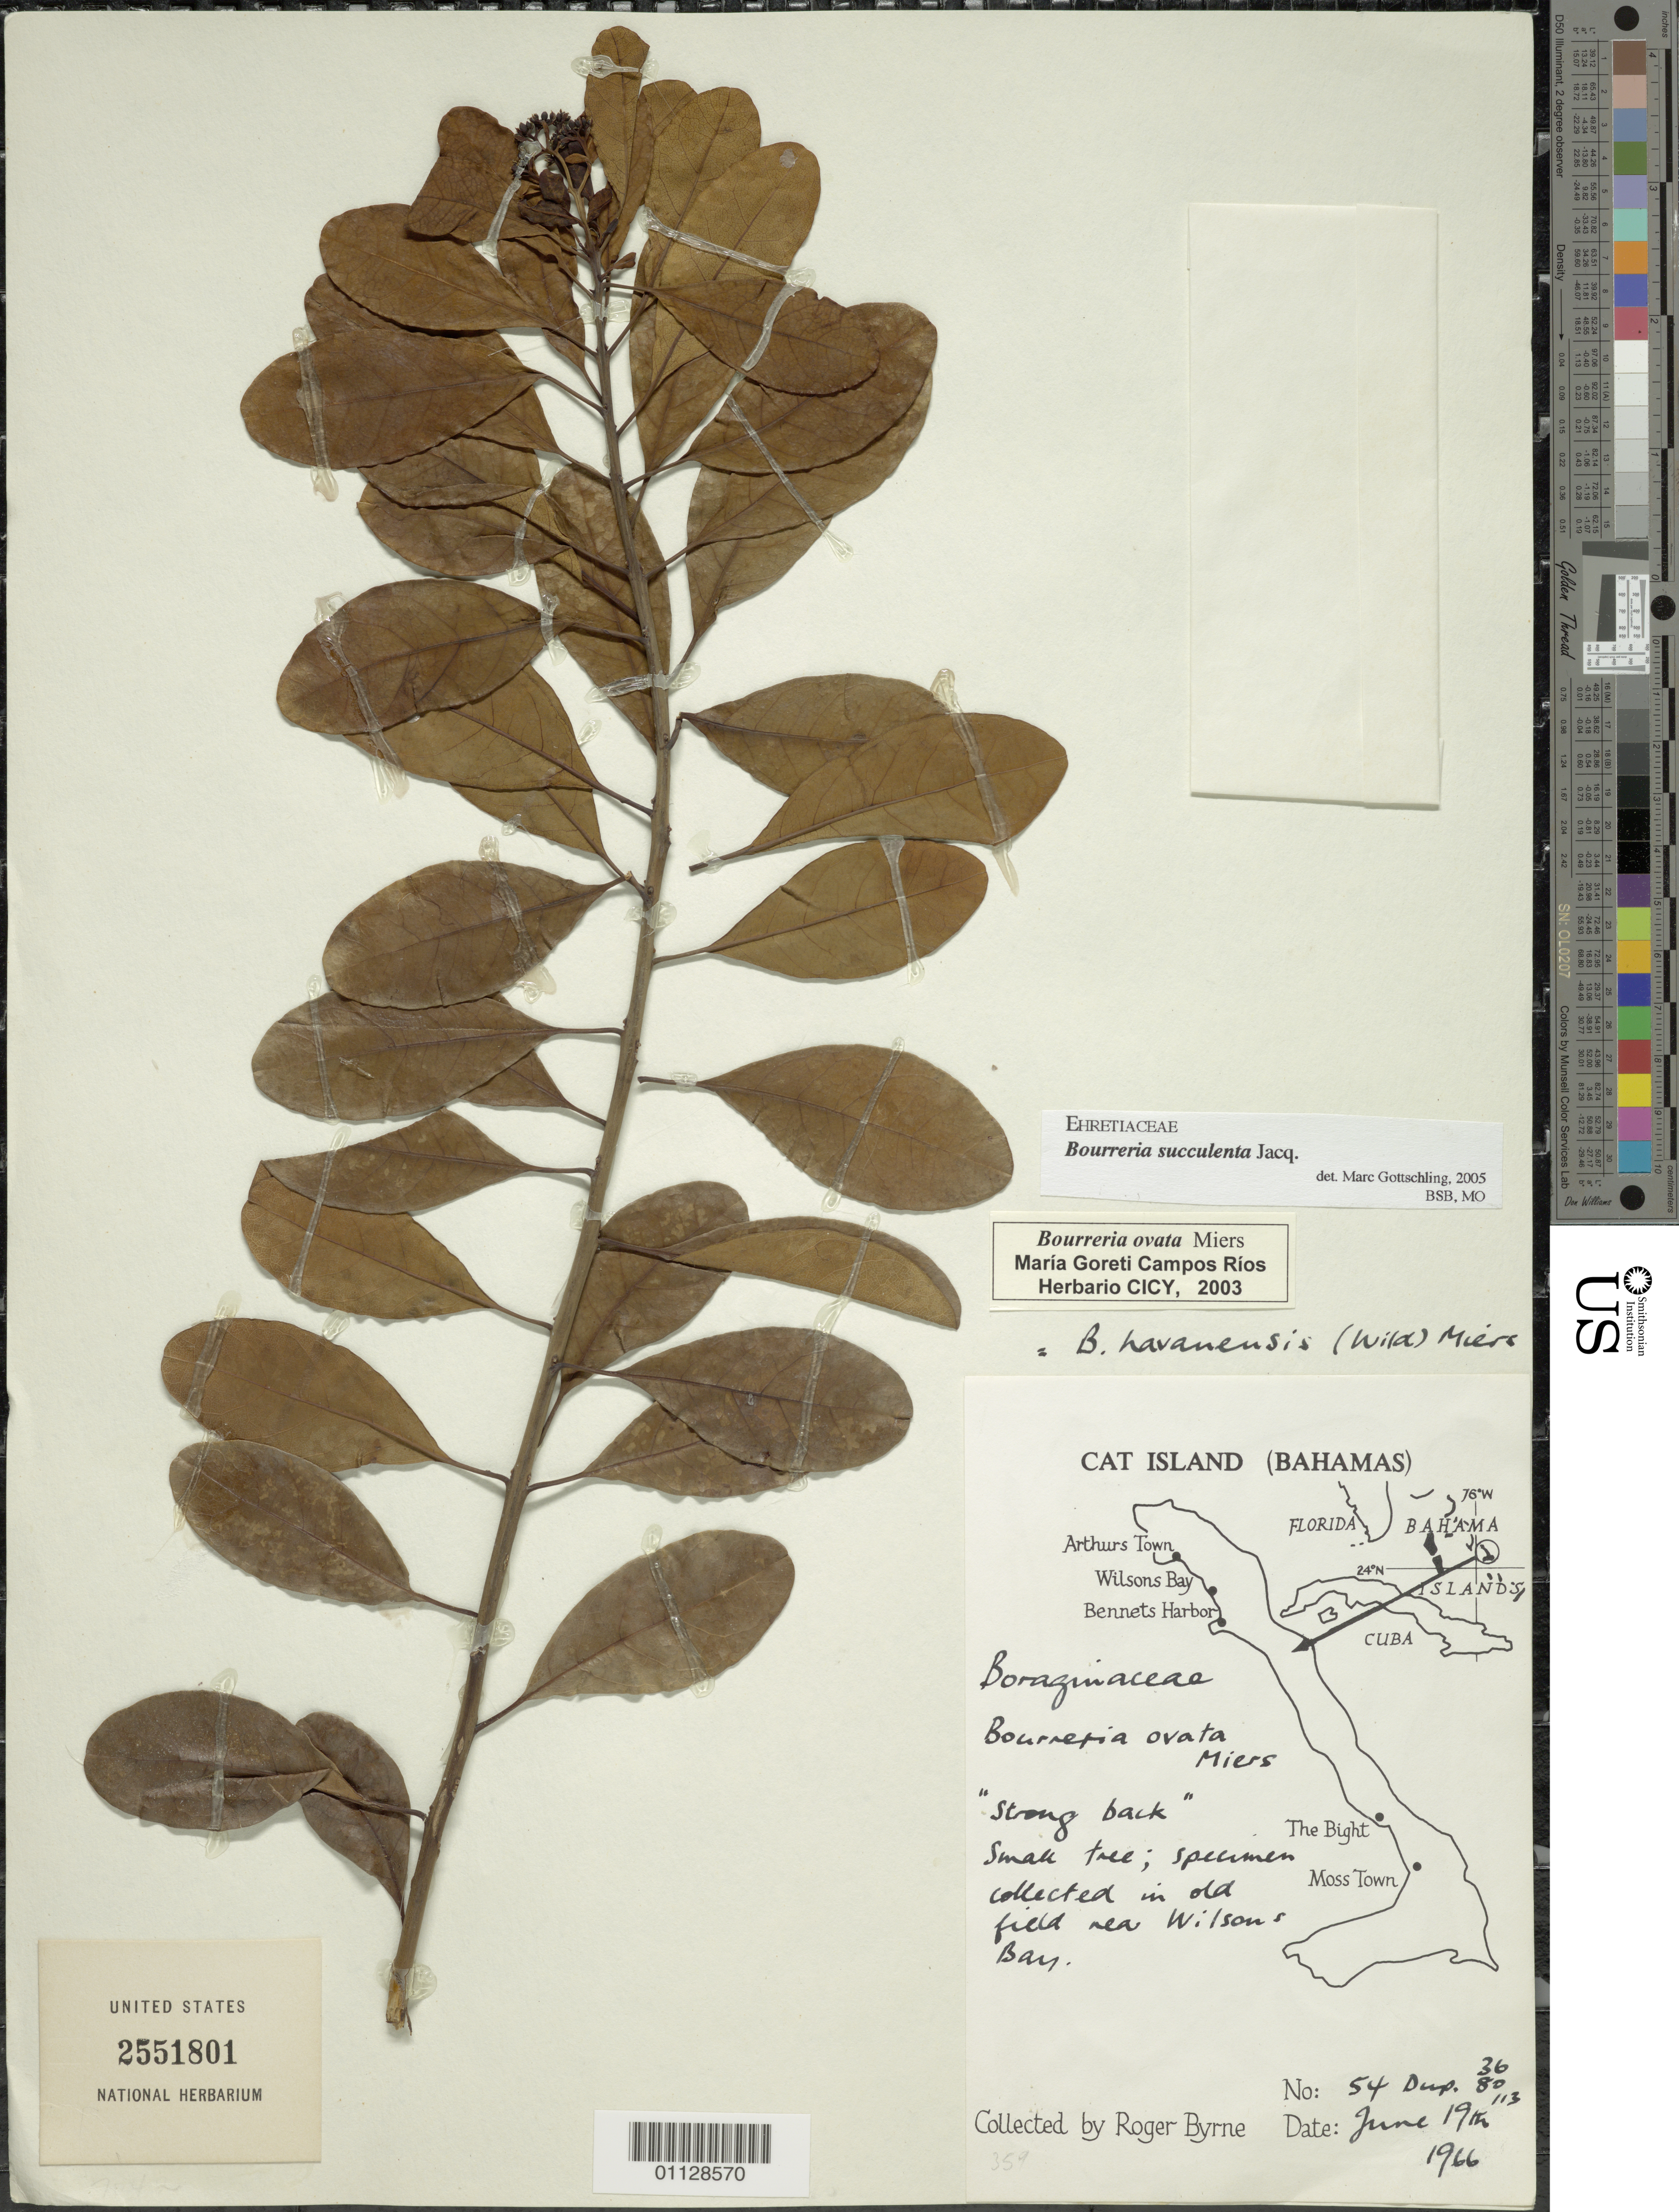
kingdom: Plantae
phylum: Tracheophyta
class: Magnoliopsida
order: Boraginales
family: Ehretiaceae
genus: Bourreria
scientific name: Bourreria succulenta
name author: Jacq.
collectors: R. Byrne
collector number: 54 Dupl.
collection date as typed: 19 Jun 1966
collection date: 1966-06-19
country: Bahamas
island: Cat I.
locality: Old field near Wilson's Bay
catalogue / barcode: US 2551801